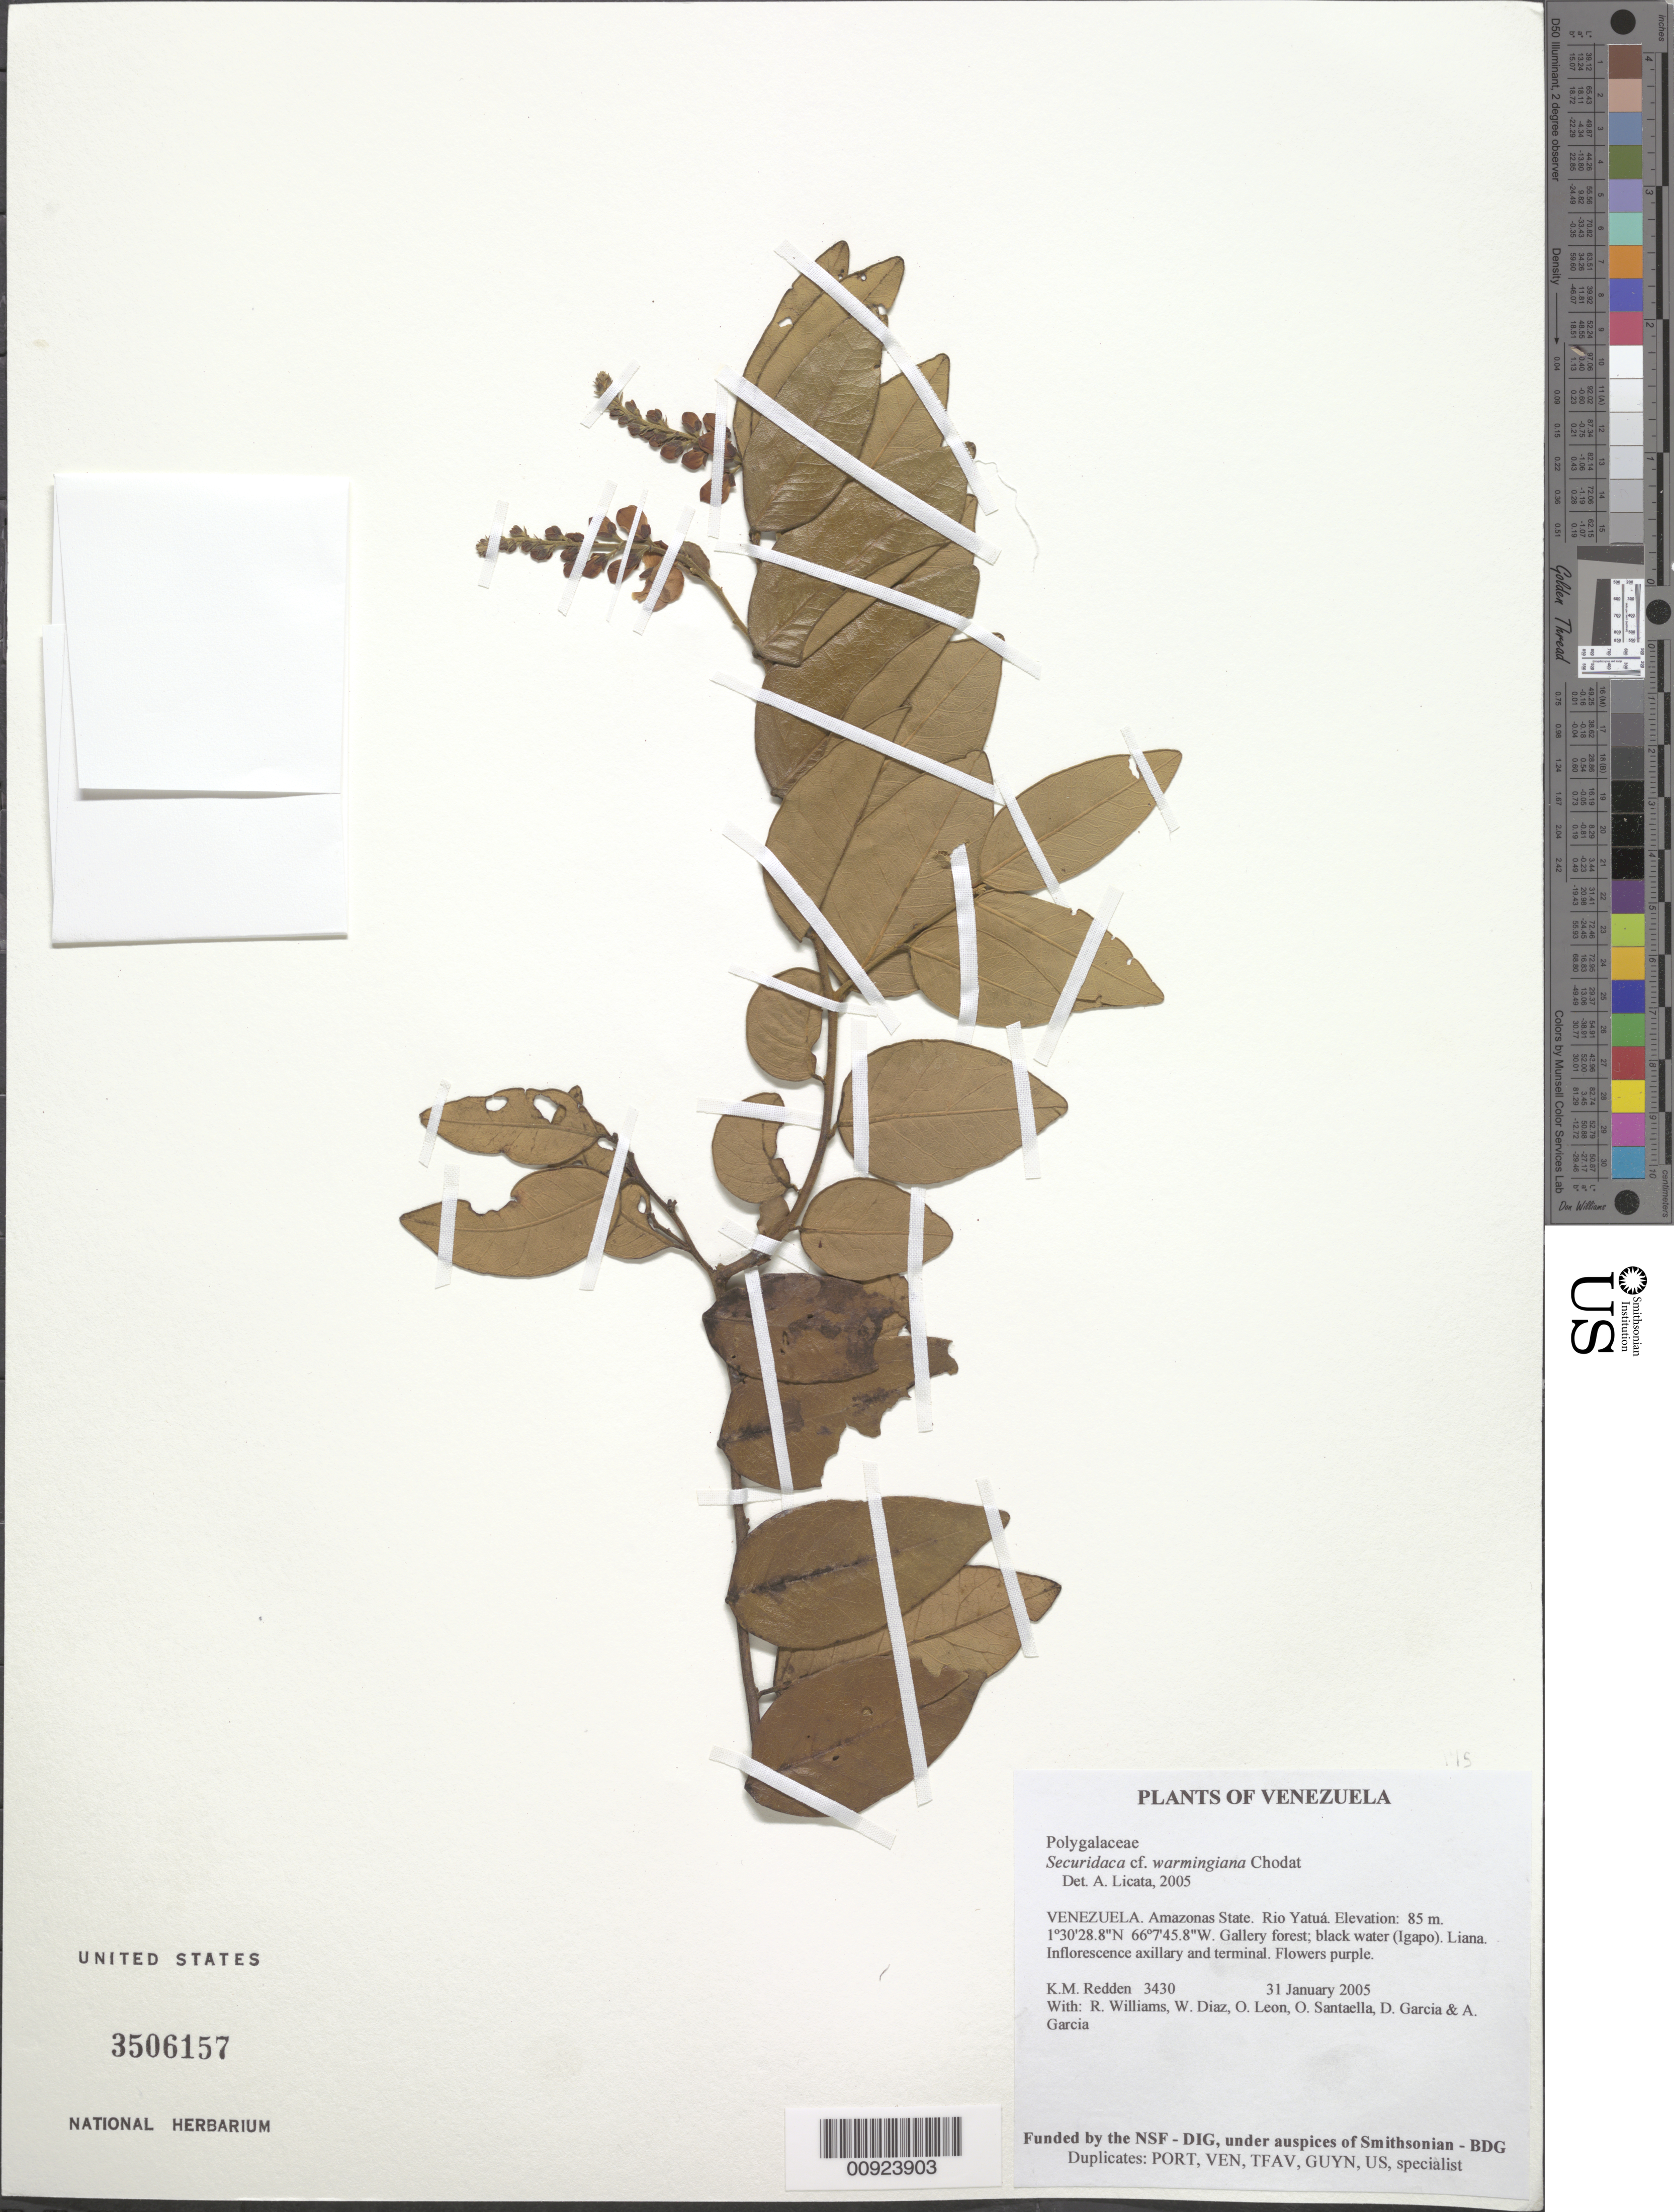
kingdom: Plantae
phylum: Tracheophyta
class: Magnoliopsida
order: Fabales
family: Polygalaceae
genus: Securidaca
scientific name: Securidaca warmingiana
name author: Chodat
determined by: Licata, A., (PORT), Univ. Nac. Exp. de los Llanos Ezequiel Zamora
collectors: K. M. Redden, R. Williams, W. Díaz P., O. León, O. Santaella, D. Garcia & A. Garcia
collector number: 3430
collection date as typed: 31 January 2005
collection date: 2005-01-31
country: Venezuela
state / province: Amazonas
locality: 10 - Rio Yatuá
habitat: Gallery forest; black water (Igapo)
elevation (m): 85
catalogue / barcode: US 3506157